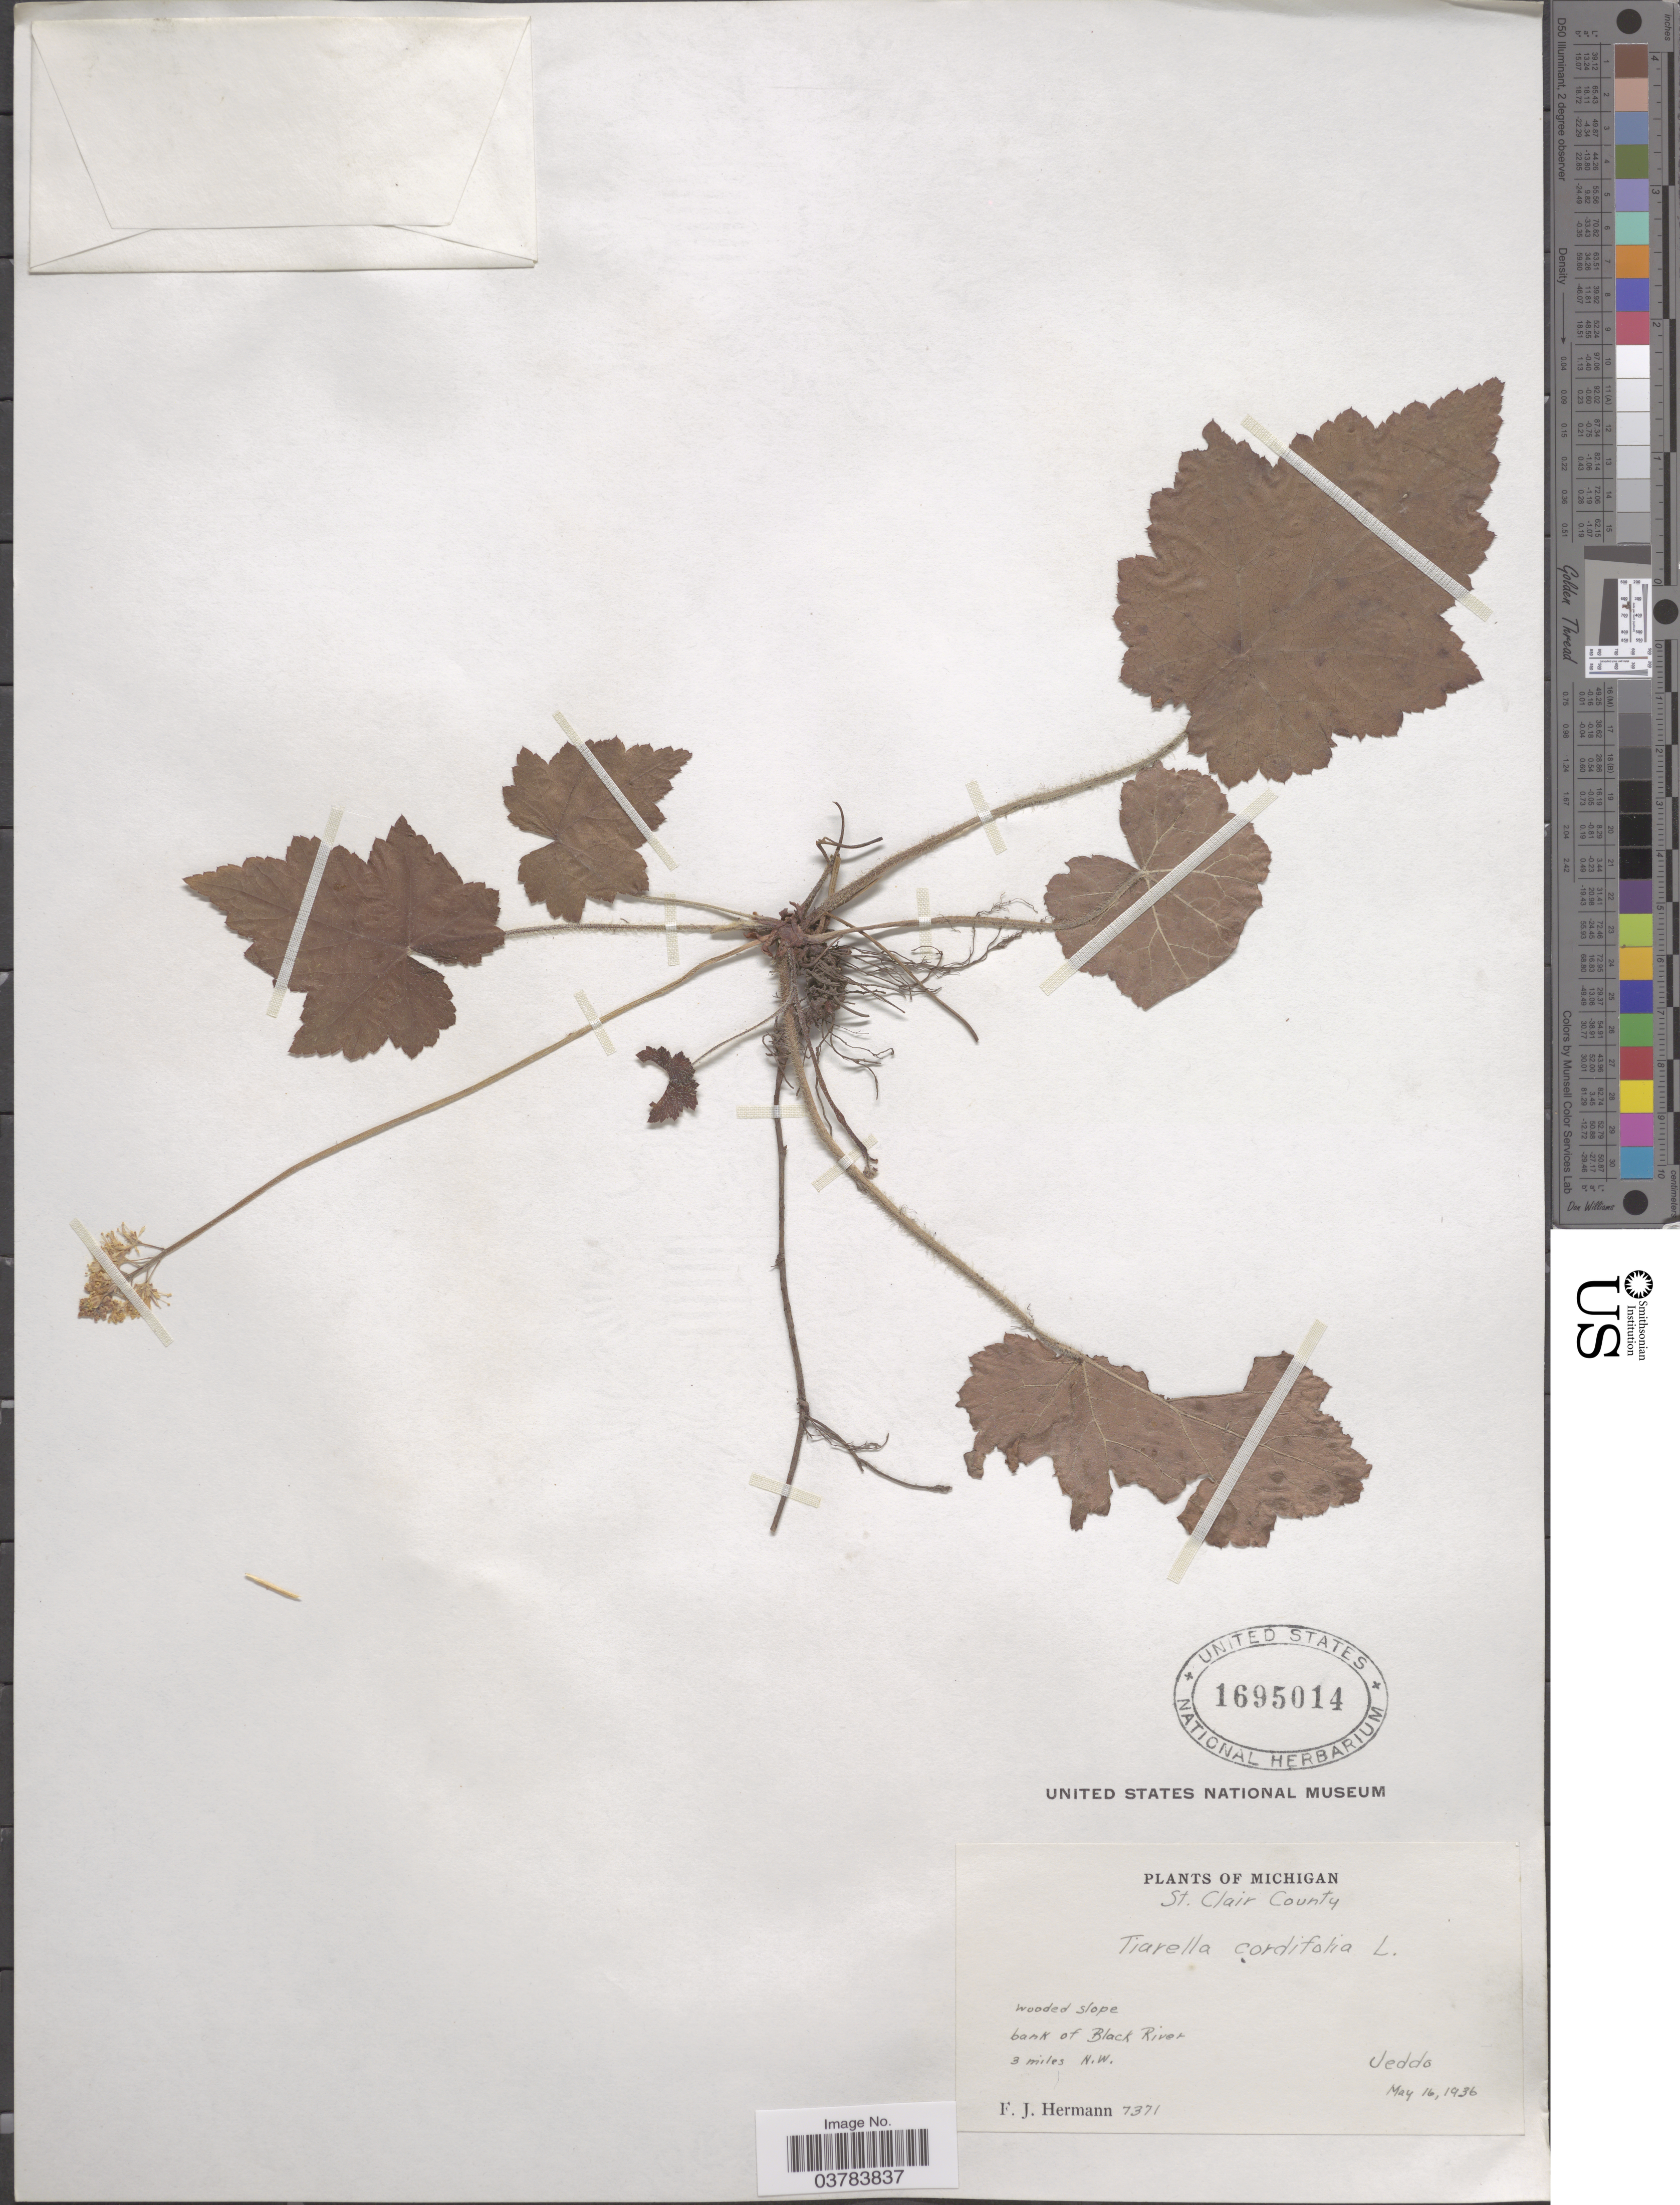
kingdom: Plantae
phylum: Tracheophyta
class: Magnoliopsida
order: Saxifragales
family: Saxifragaceae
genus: Tiarella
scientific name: Tiarella cordifolia var. typica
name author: Lakela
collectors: F. J. Hermann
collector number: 7371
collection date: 1936-05-16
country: United States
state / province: Michigan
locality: St. Clair County. Bank of Black River. 3 miles N.W. Jeddo.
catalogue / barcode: US 1695014